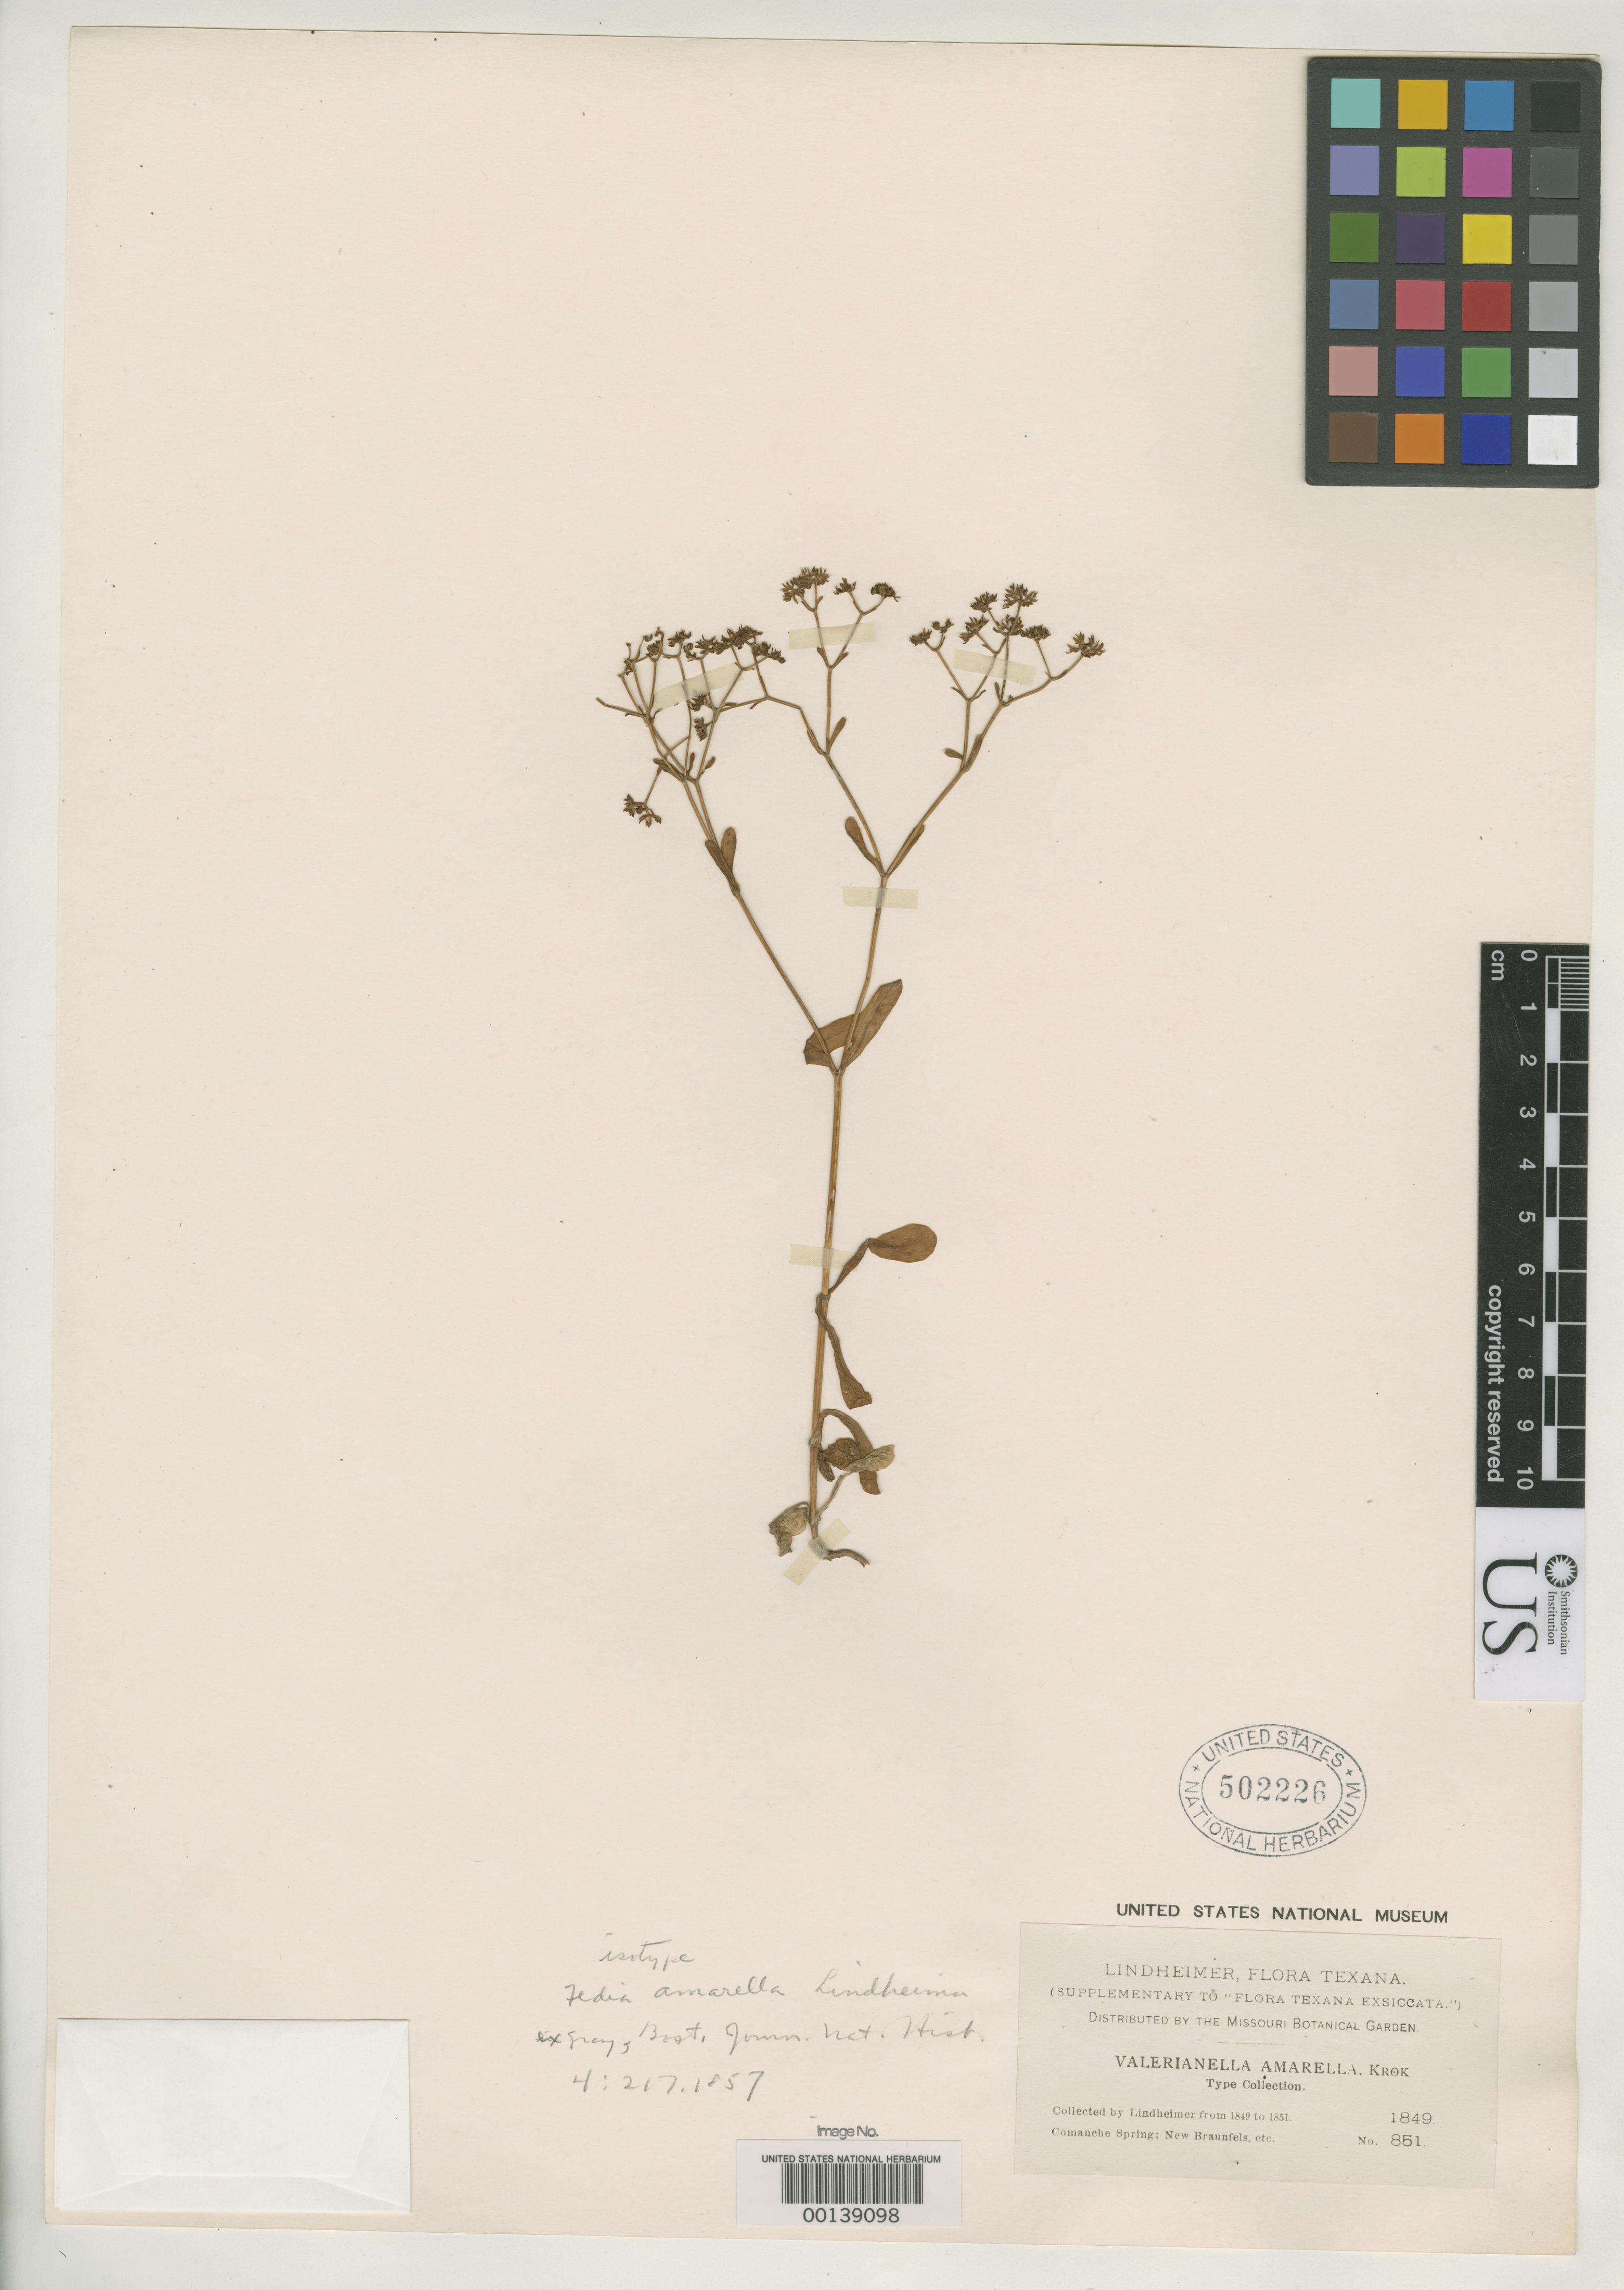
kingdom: Plantae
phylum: Tracheophyta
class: Magnoliopsida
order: Dipsacales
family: Caprifoliaceae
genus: Fedia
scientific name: Fedia amarella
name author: Lindh. ex Engelm. in A. Gray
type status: Type Collection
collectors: F. J. Lindheimer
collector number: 851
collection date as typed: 1849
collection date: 1849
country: United States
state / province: Texas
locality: Comanche Spring, New Braunfels.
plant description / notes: No collection number cited in protologue; US has 2 specimens numbered Lindheimer 850 & 851 but data otherwise the same.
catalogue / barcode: US 502226